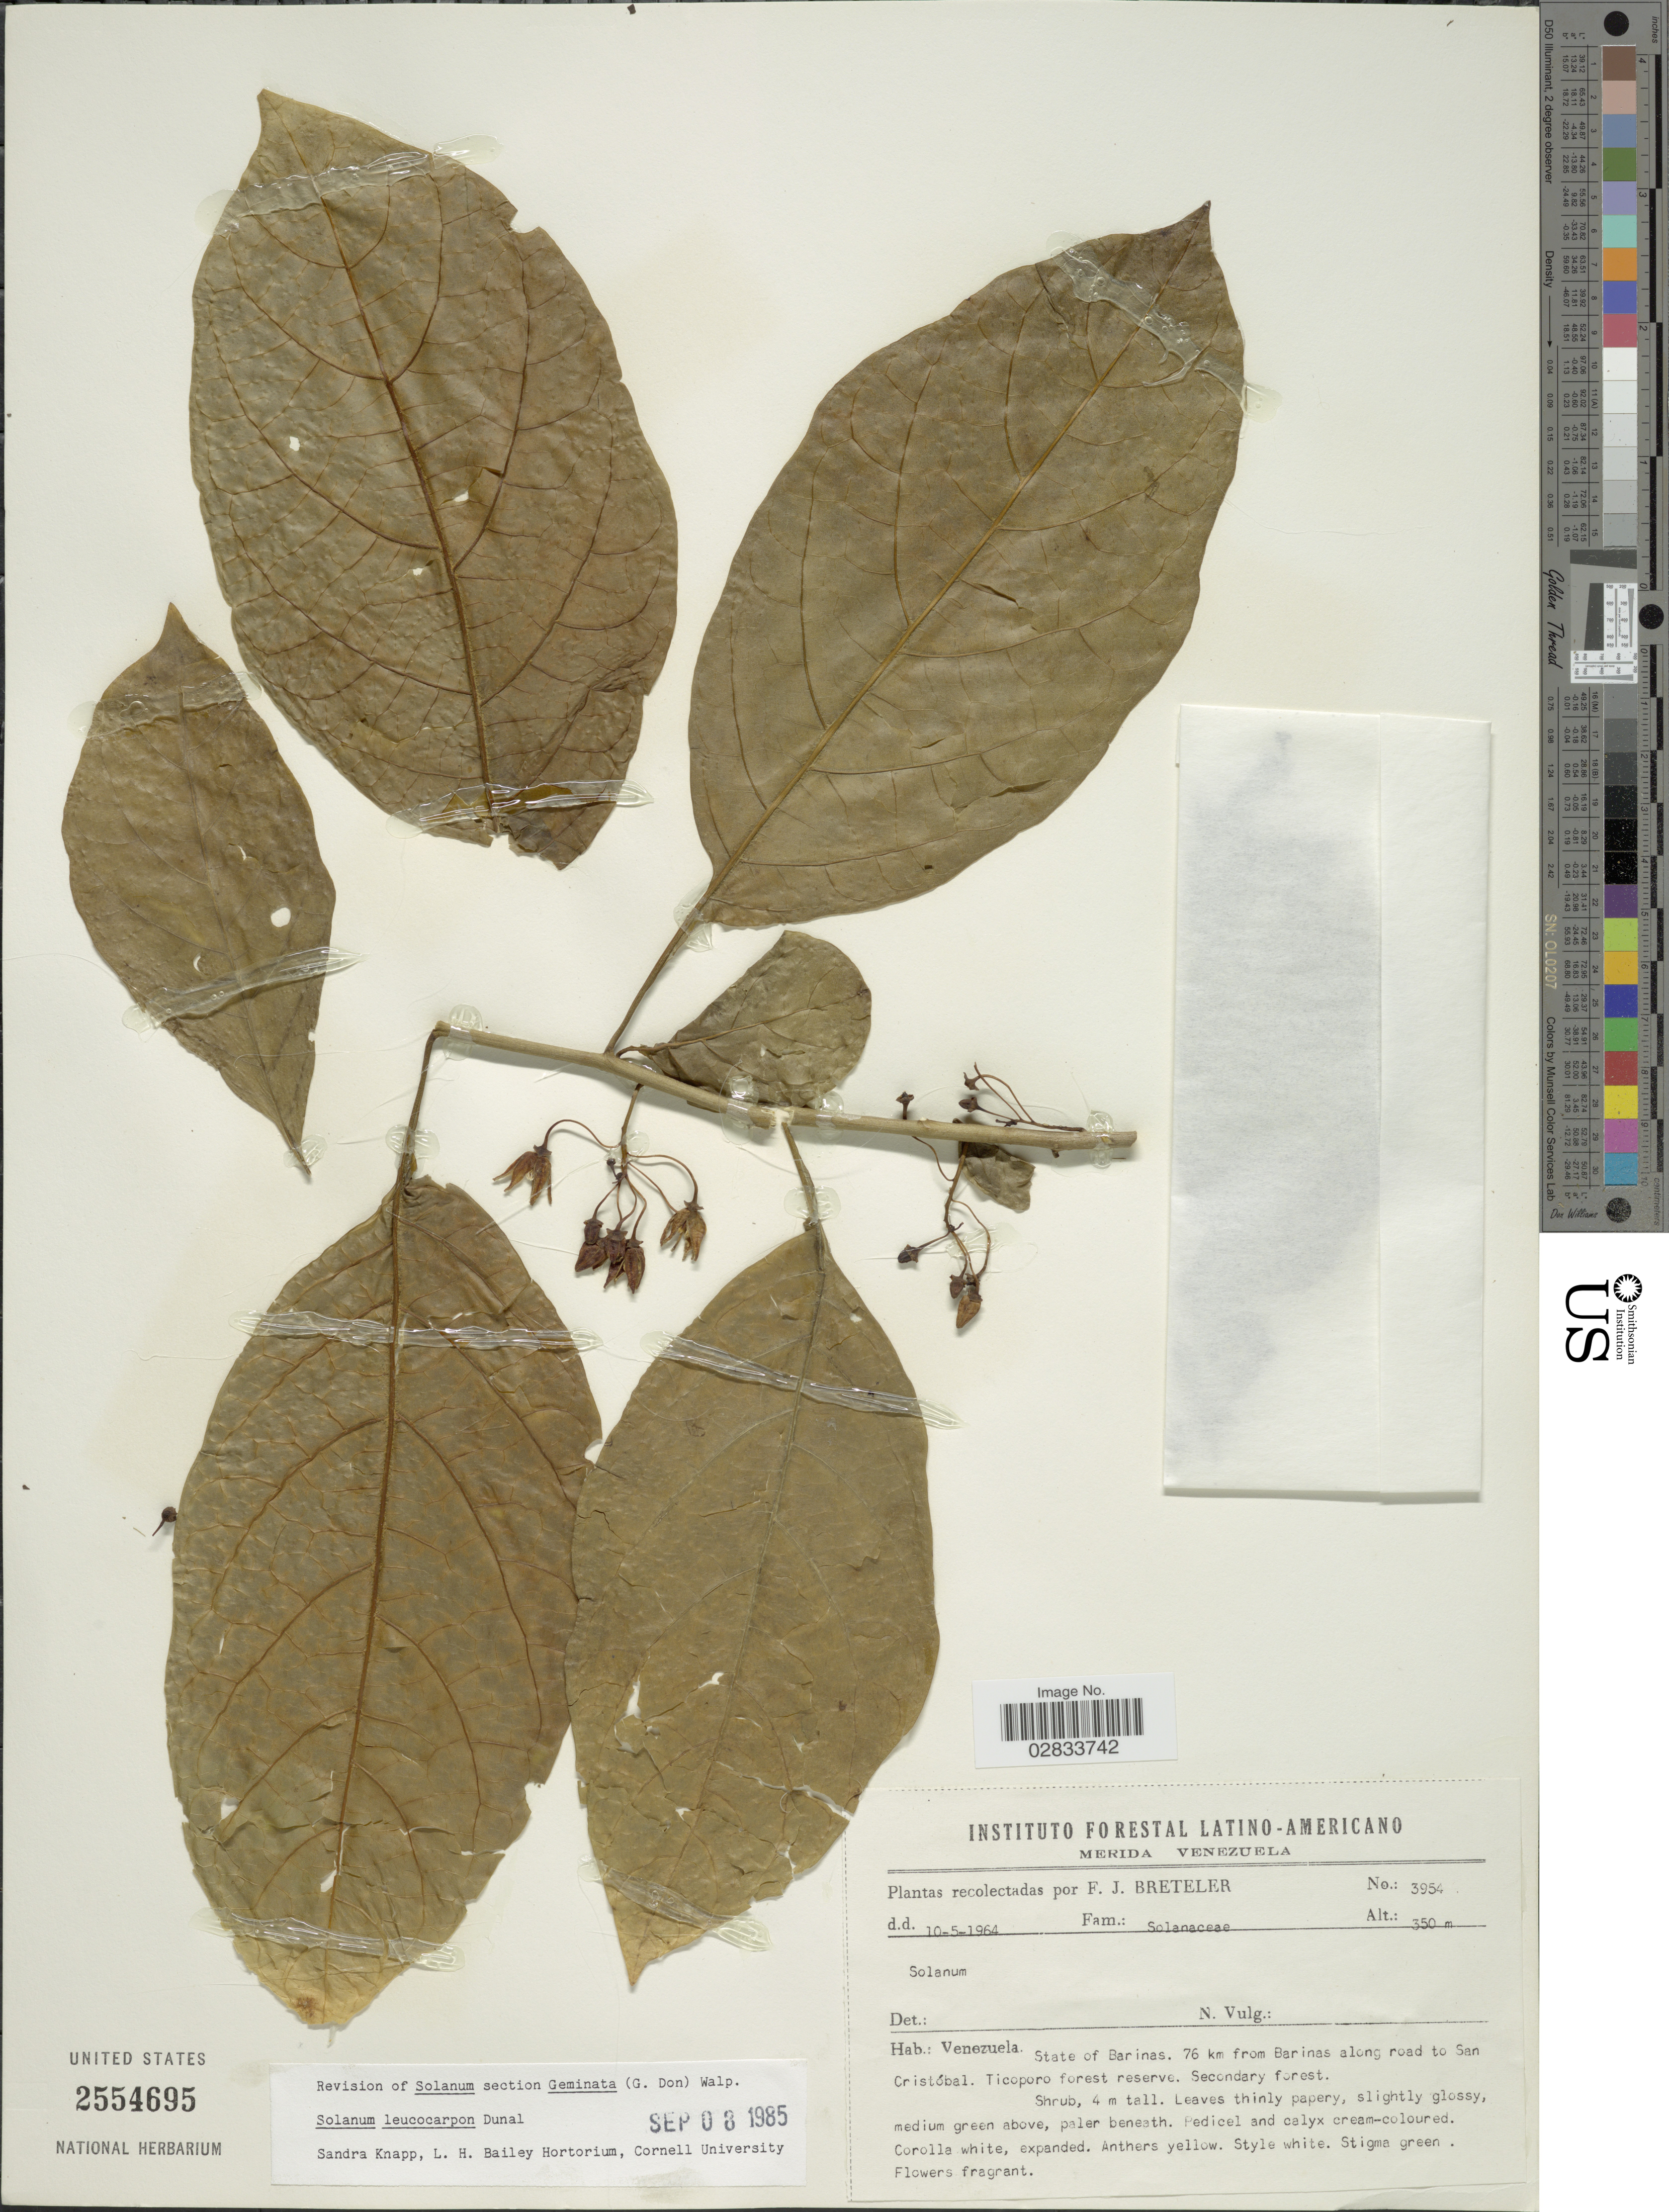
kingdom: Plantae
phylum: Tracheophyta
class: Magnoliopsida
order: Solanales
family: Solanaceae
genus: Solanum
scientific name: Solanum leucocarpon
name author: Dunal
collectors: F. J. Breteler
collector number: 3954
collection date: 1964-05-10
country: Venezuela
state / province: Barinas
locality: State of Barinas, 76 km from Barinas along road to San Cristóbal, Ticoporo forest reserve.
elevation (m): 350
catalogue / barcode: US 2554695